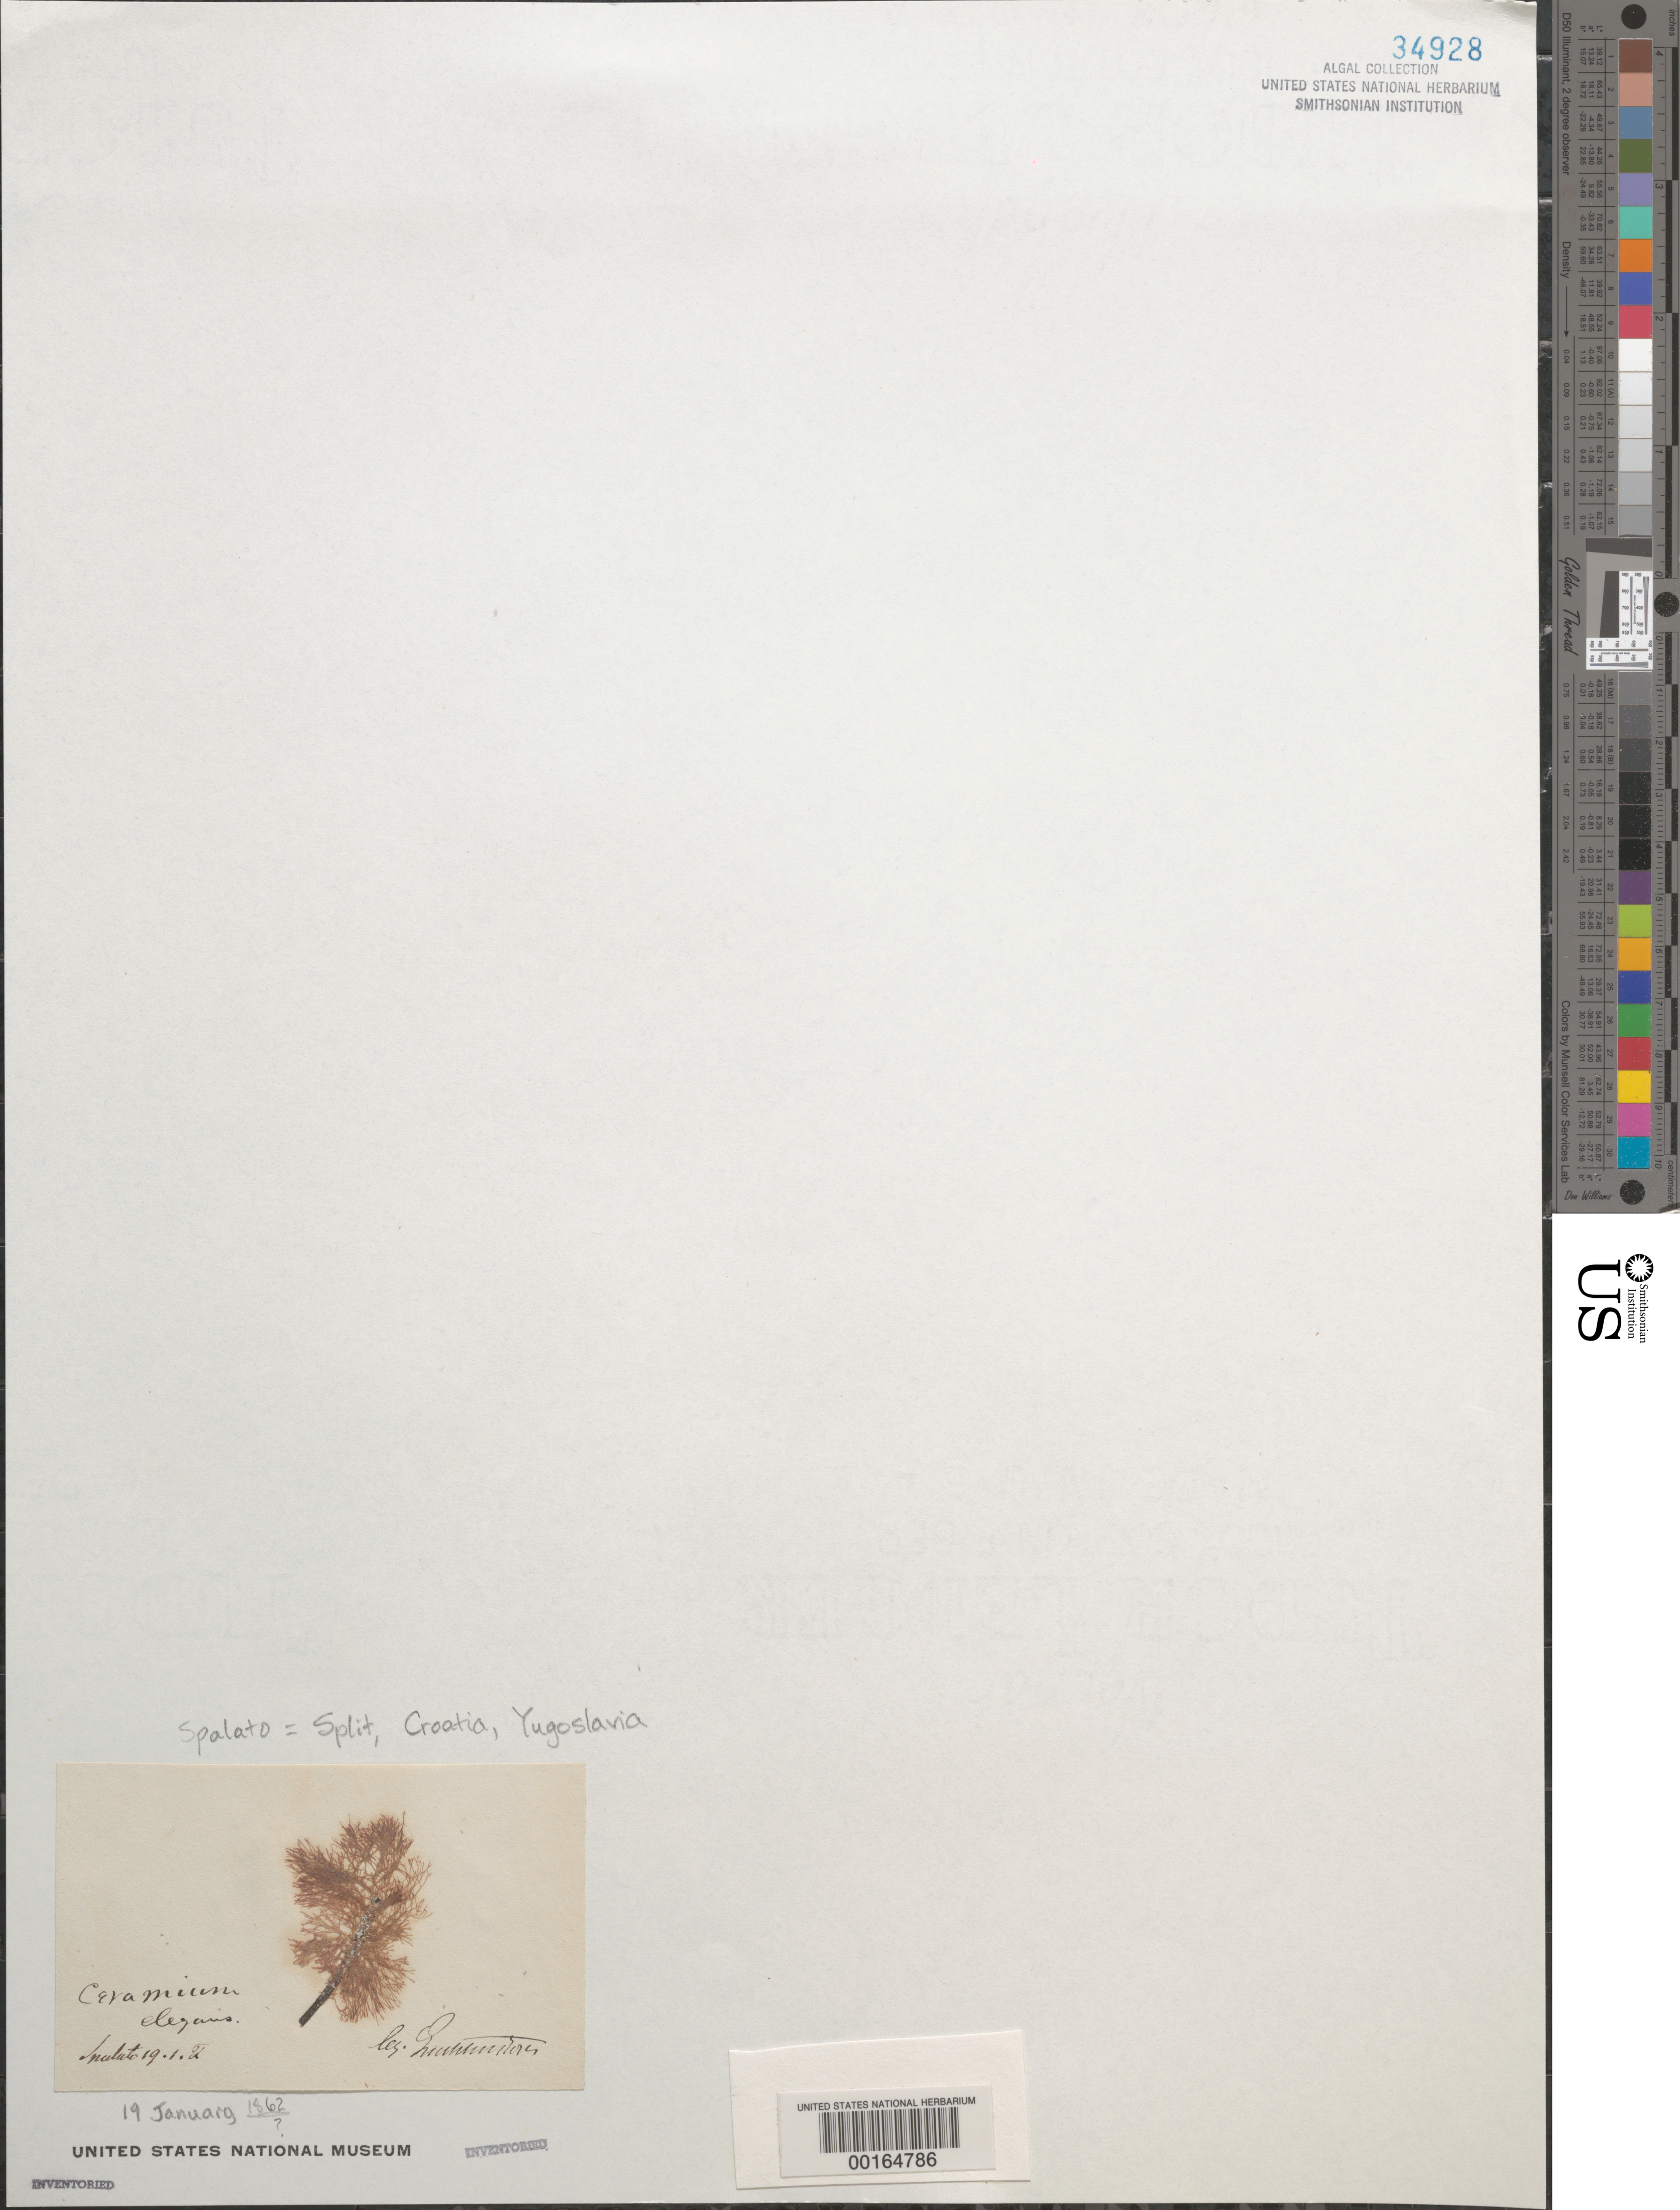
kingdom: Plantae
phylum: Rhodophyta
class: Florideophyceae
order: Ceramiales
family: Ceramiaceae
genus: Ceramium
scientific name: Ceramium siliquosum var. elegans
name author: (Roth) G.Furnari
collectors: Huntington (possibly)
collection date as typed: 19 Jan 1862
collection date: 1862-01-19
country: Croatia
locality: Split (Spalato)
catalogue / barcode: US 34928